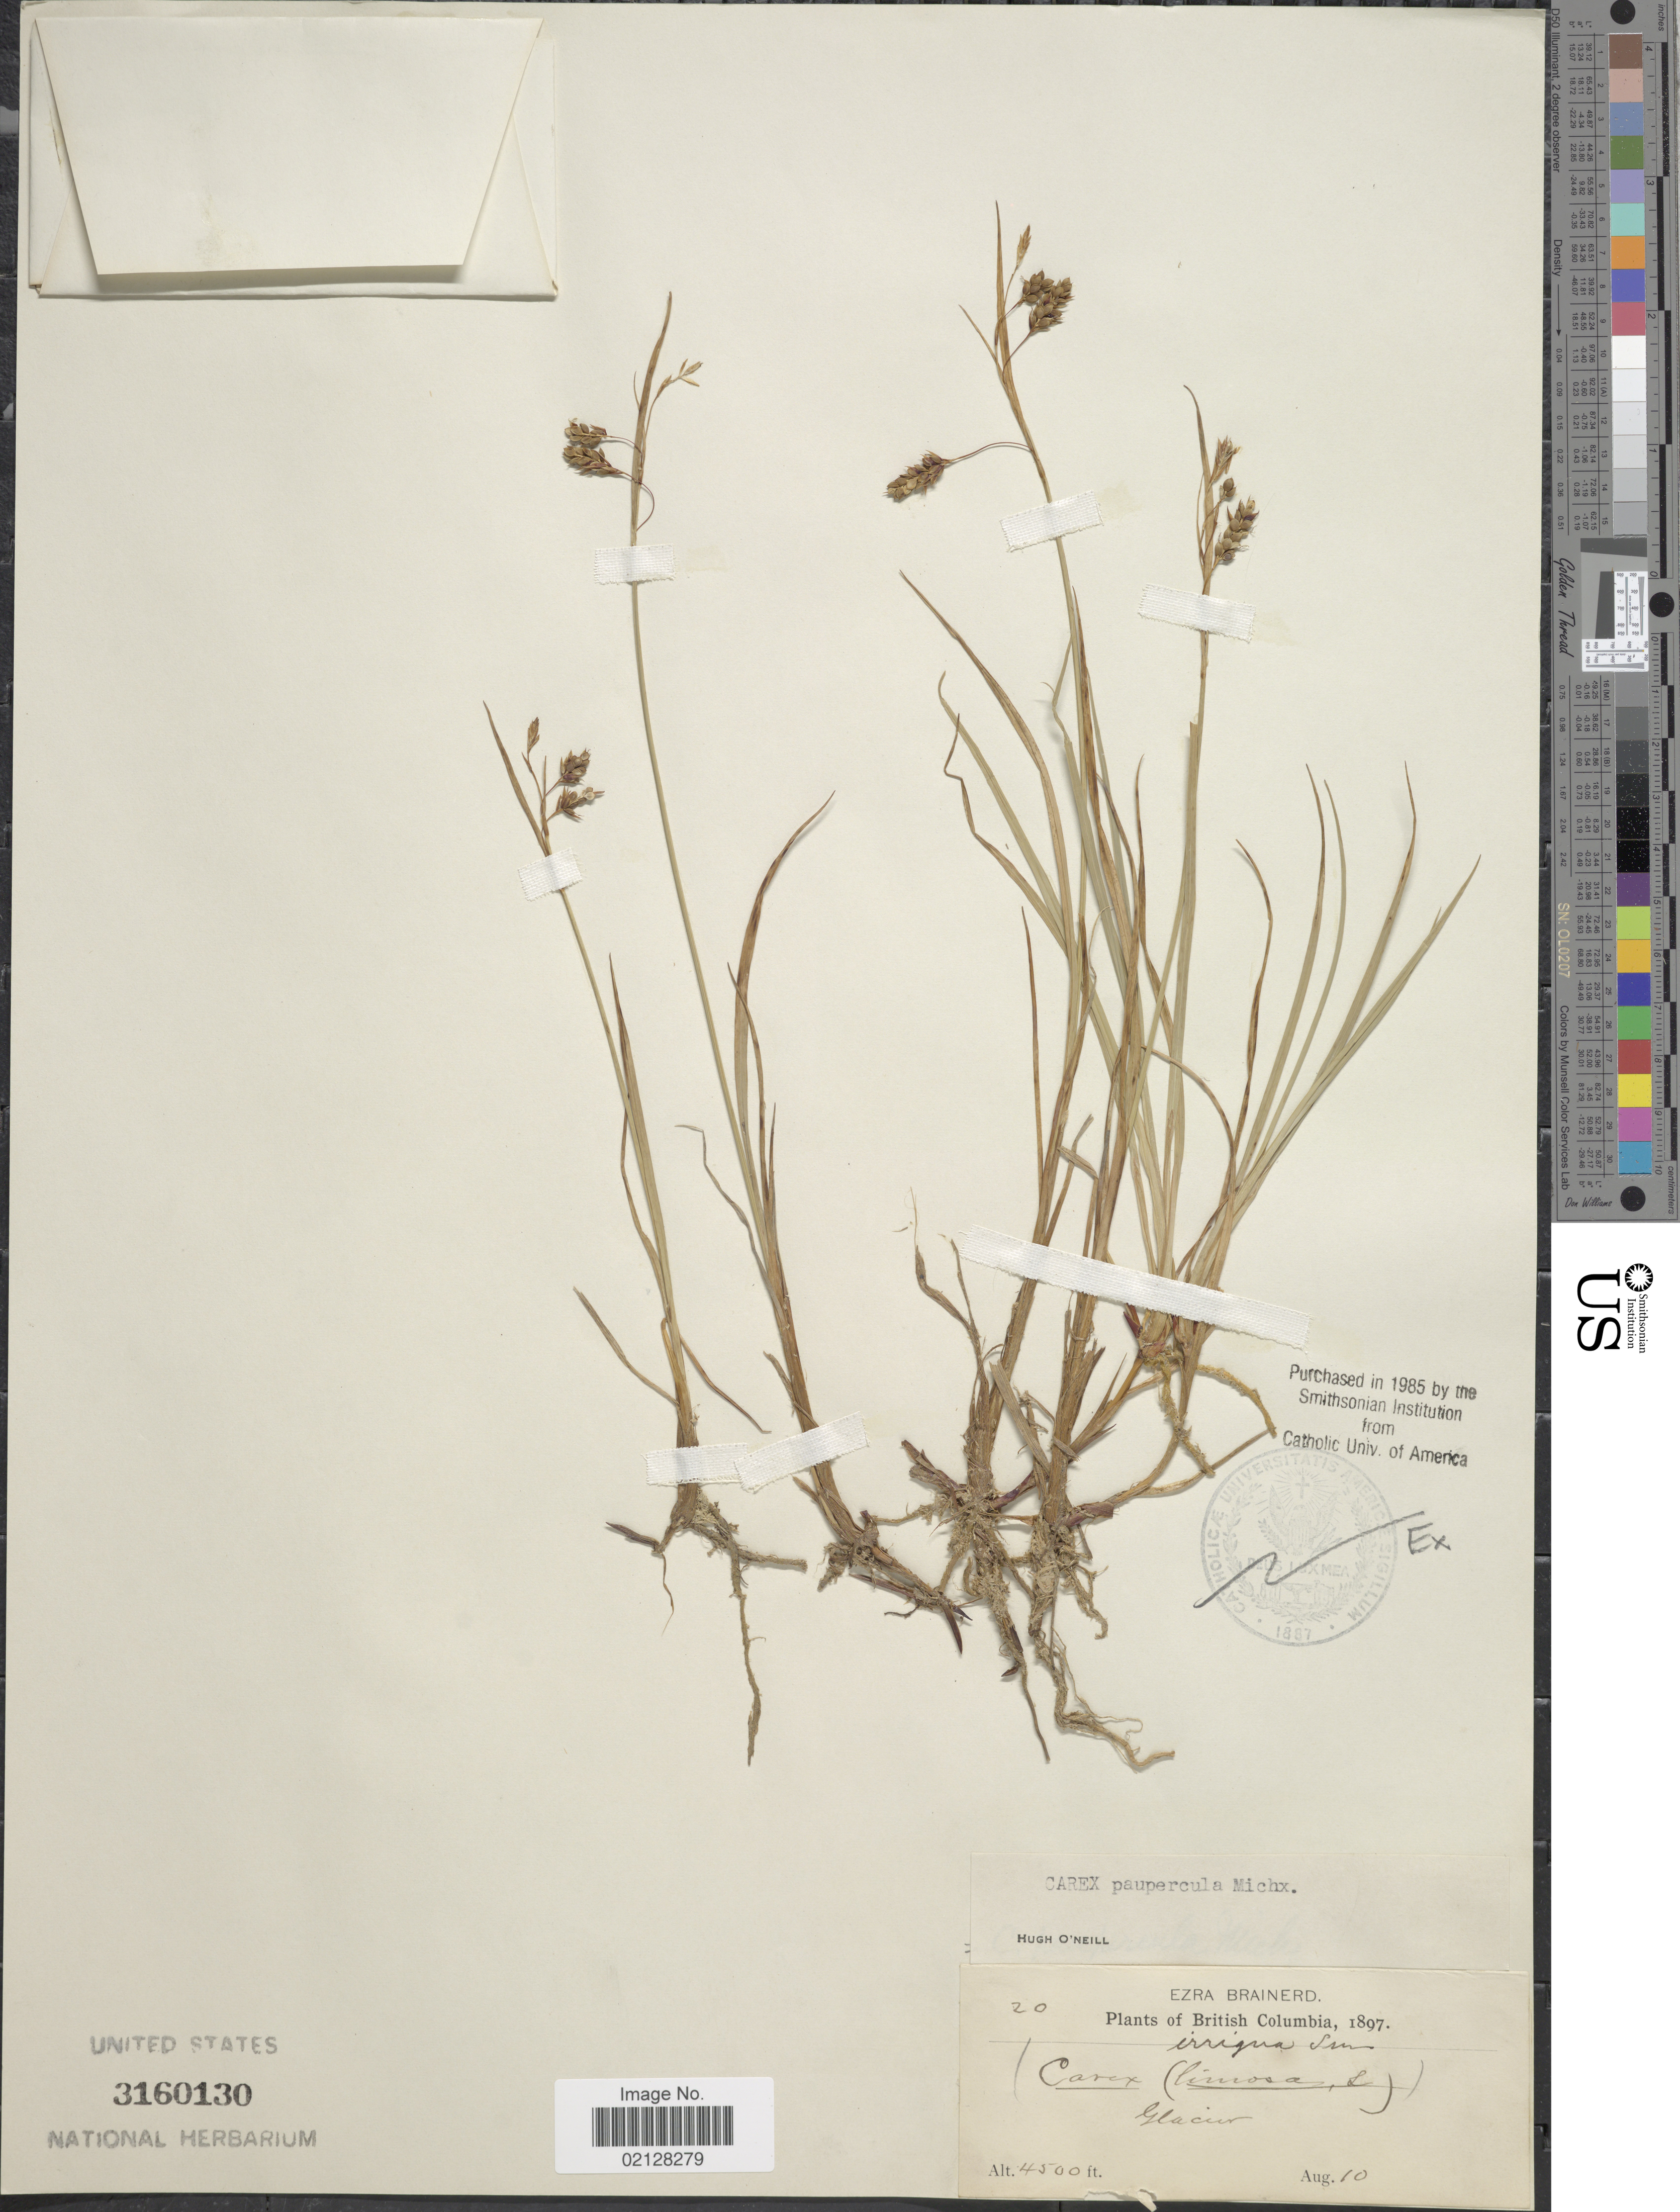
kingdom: Plantae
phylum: Tracheophyta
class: Liliopsida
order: Poales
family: Cyperaceae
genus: Carex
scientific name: Carex magellanica subsp. irrigua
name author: (Wahlenb.) Hiitonen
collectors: E. Brainerd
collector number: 20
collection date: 1897-08-10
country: Canada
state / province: British Columbia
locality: Glacier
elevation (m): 1372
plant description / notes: Precise locality edit: Removed "Irrigua Sm."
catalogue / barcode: US 3160130